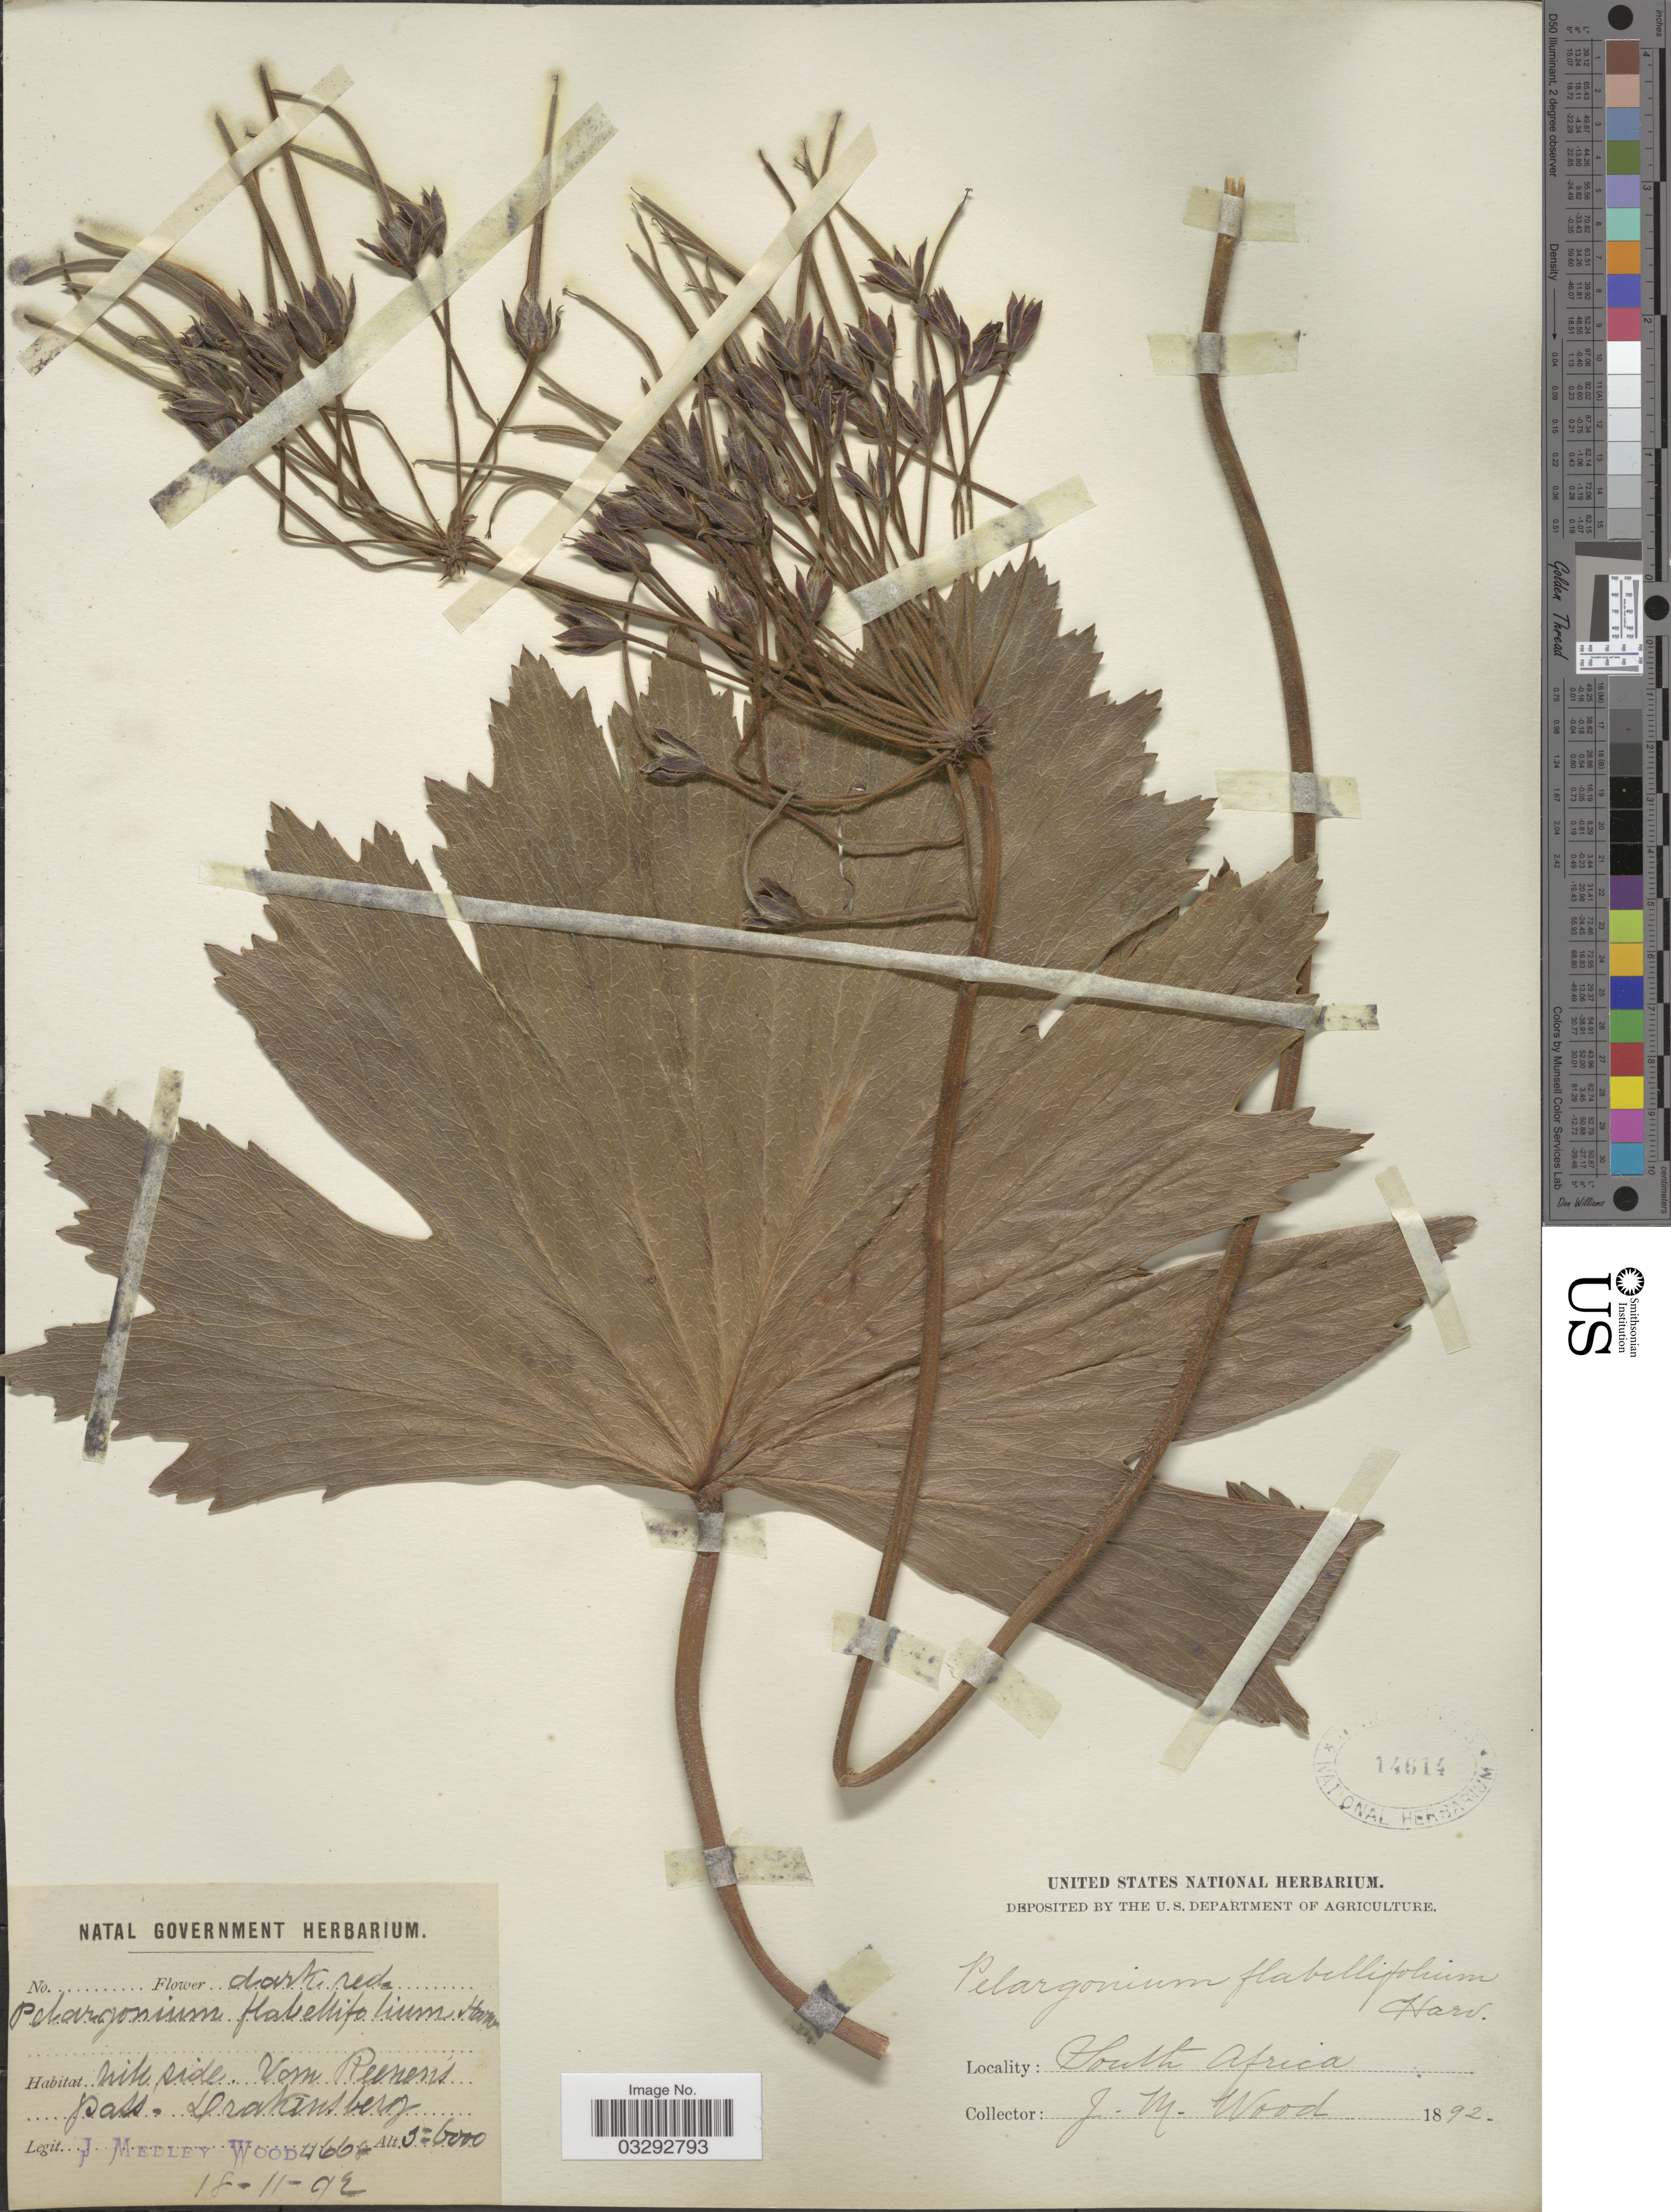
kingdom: Plantae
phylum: Tracheophyta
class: Magnoliopsida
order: Geraniales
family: Geraniaceae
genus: Pelargonium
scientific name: Pelargonium flabellifolium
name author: Harv.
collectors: J. Medley Wood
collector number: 4668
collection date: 1892-11-18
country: South Africa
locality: Hill side Van Reenen's Pass - Drakensberg.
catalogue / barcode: US 14614